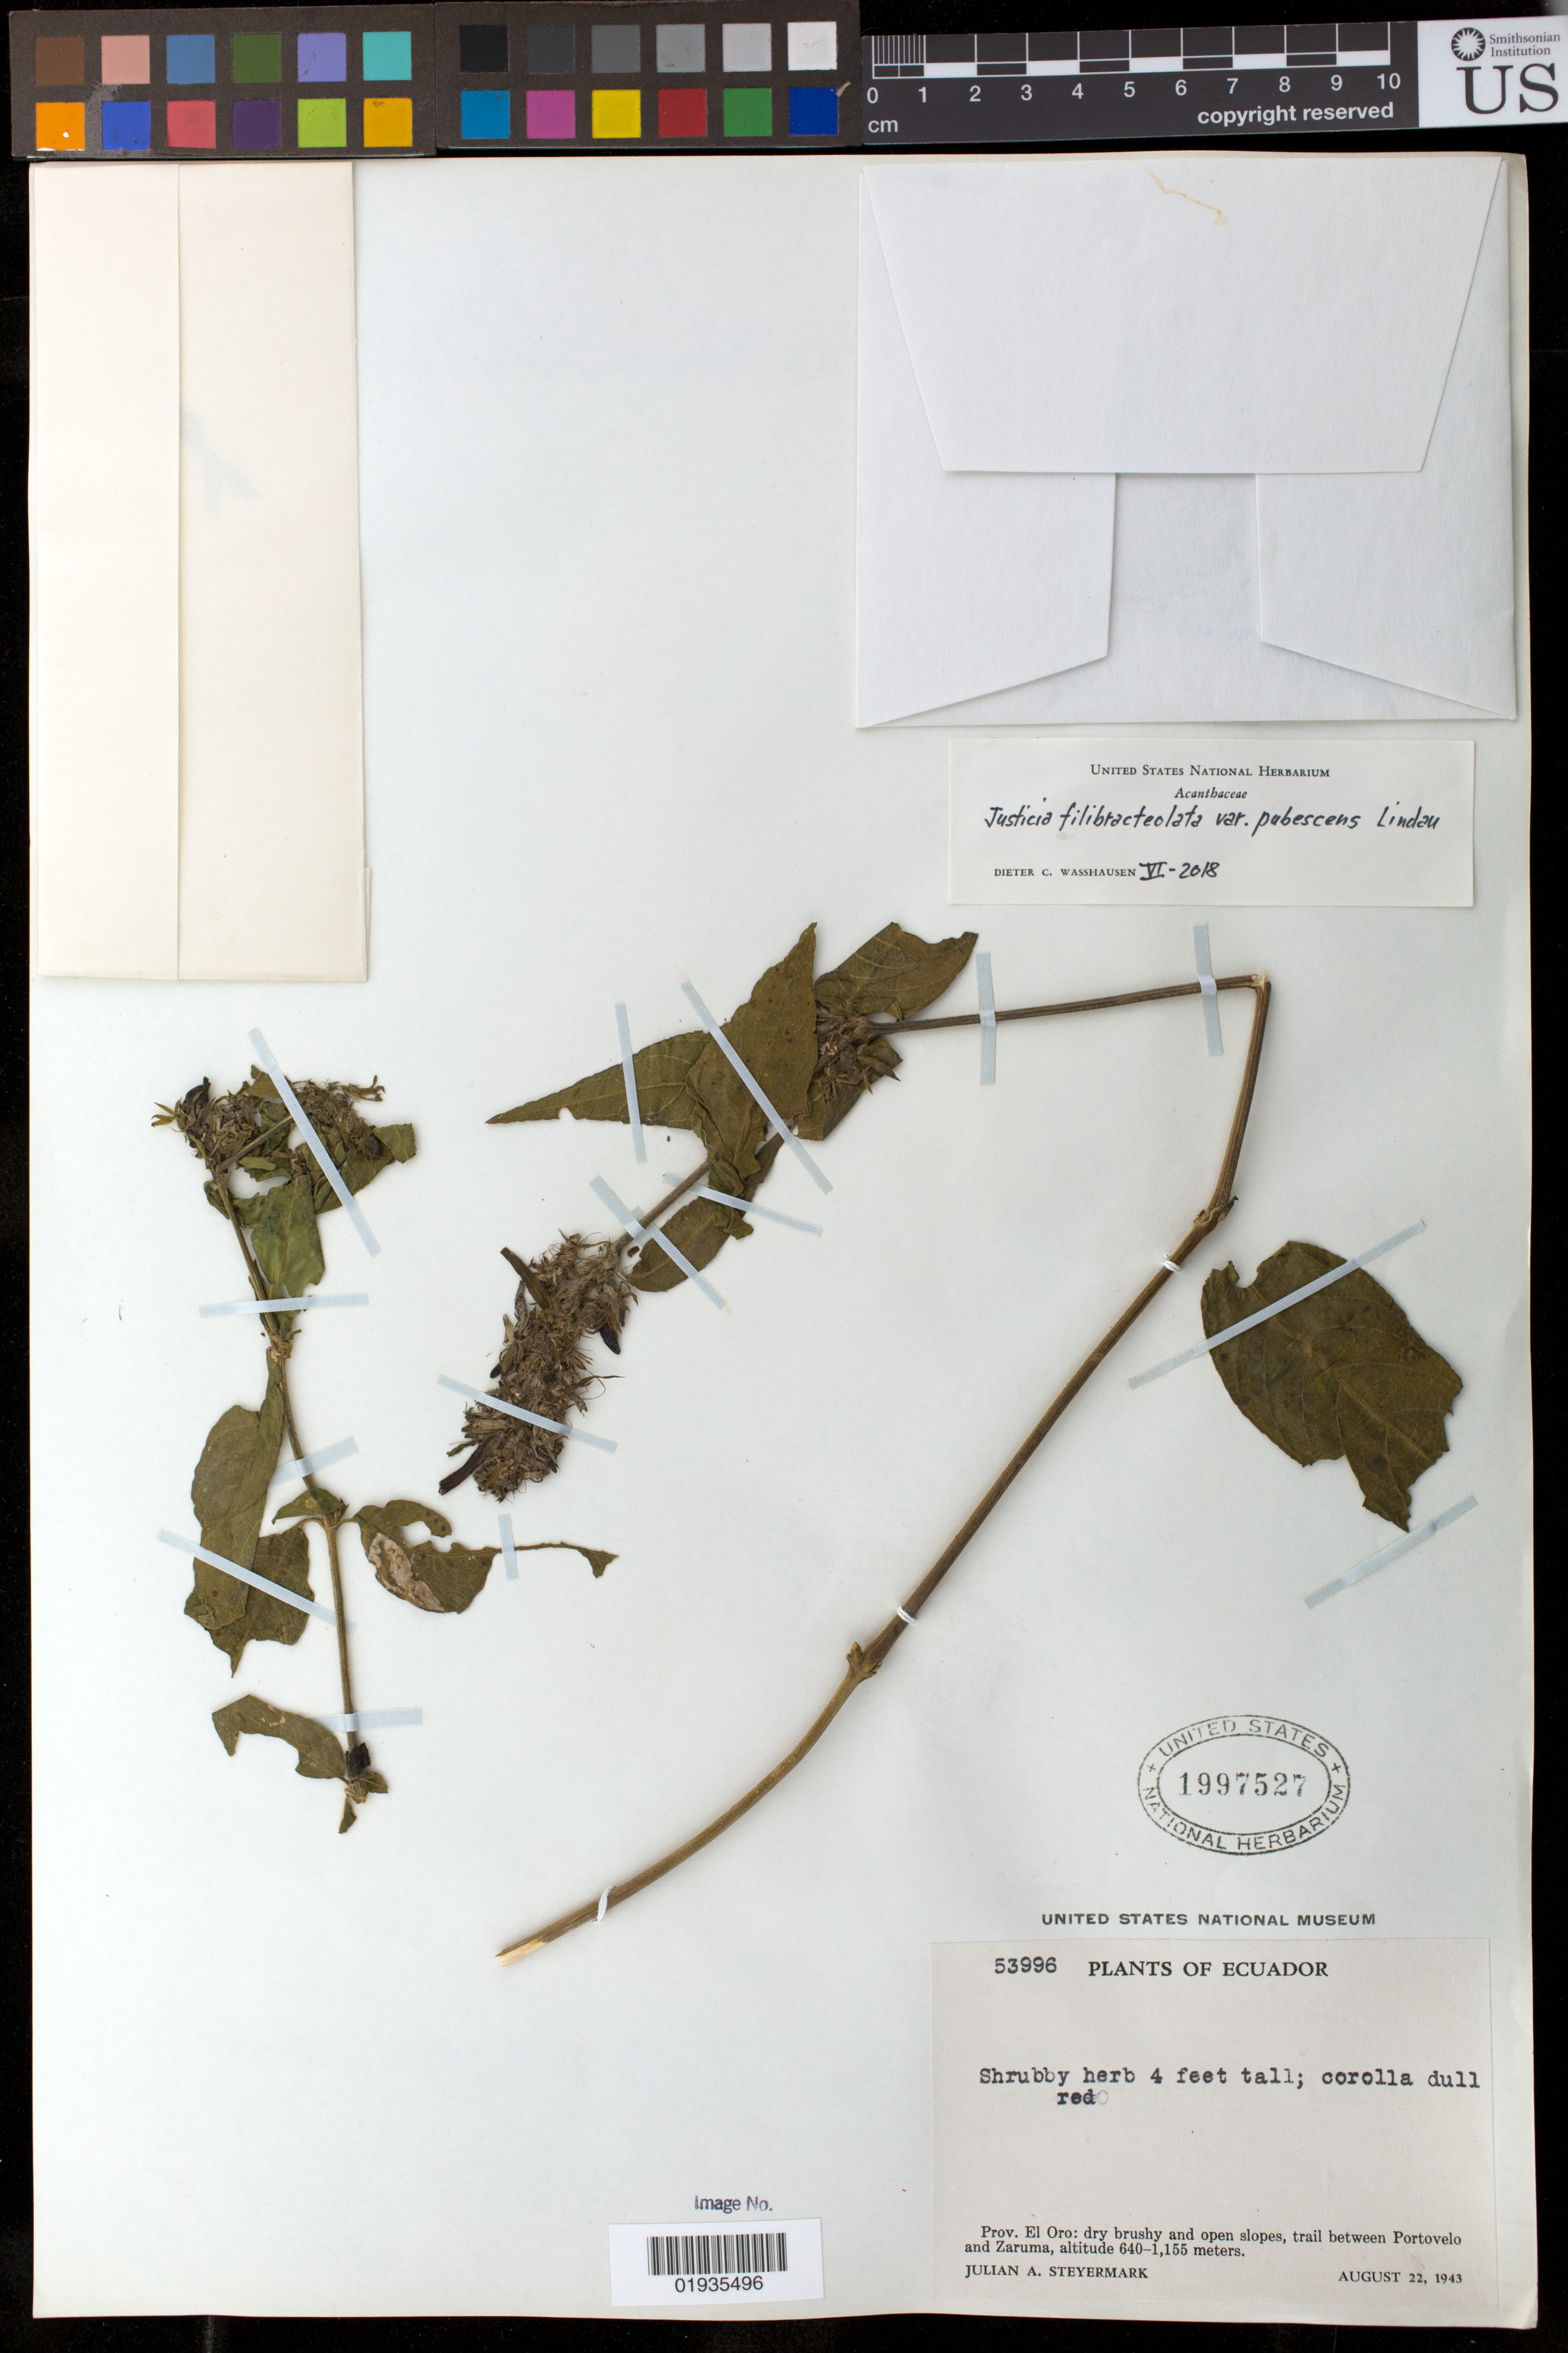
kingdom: Plantae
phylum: Tracheophyta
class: Magnoliopsida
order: Lamiales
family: Acanthaceae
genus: Justicia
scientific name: Justicia filibracteolata var. pubescens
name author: Lindau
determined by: Wasshausen, Dieter C., (BOT), Smithsonian Institution - National Museum of Natural History (UNITED STATES)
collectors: J. Steyermark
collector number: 53996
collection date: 1943-08-22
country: Ecuador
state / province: El Oro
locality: trail between Portovelo and Zaruma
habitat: Dry bushy and open slopes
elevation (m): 640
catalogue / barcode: US 1997527